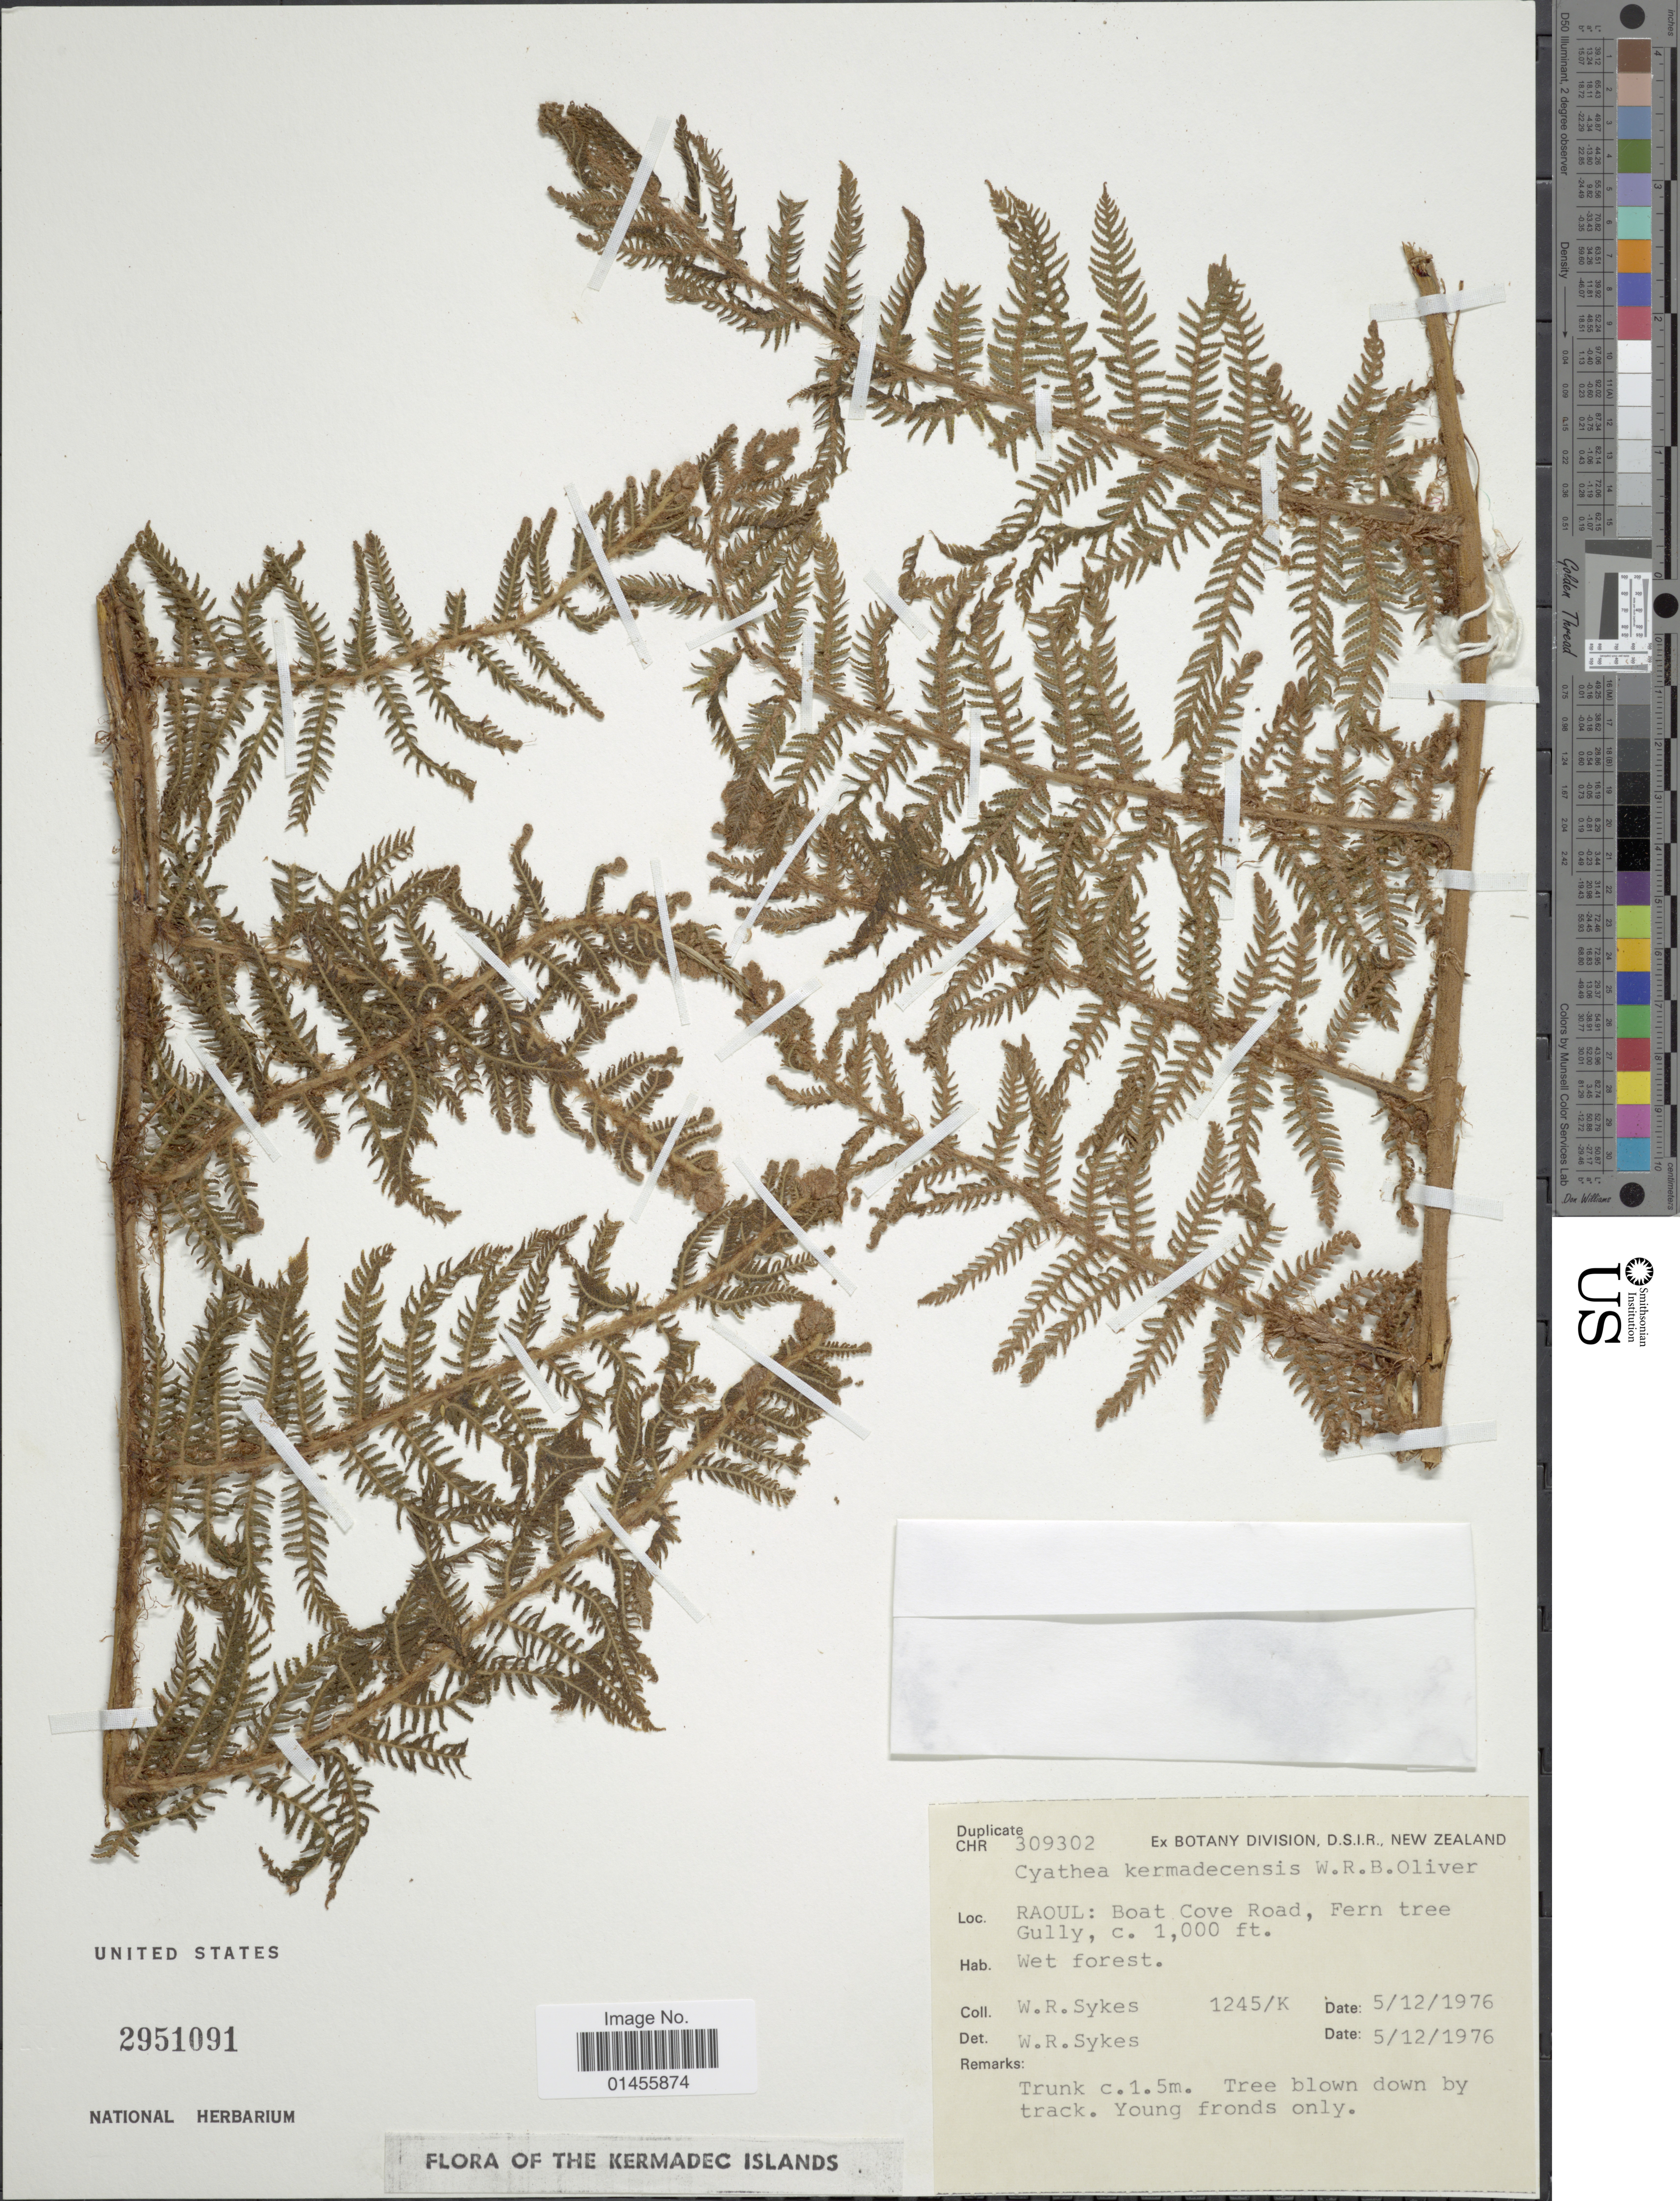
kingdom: Plantae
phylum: Tracheophyta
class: Polypodiopsida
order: Cyatheales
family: Cyatheaceae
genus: Alsophila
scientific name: Alsophila kermadecensis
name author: (W.R.B. Oliv.) R.M. Tryon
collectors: W. R. Sykes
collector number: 1245/K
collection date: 1976-12-05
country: New Zealand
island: Raoul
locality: Raoul: Boat Cove Road, Fern tree Gully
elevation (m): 305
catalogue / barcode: US 2951091